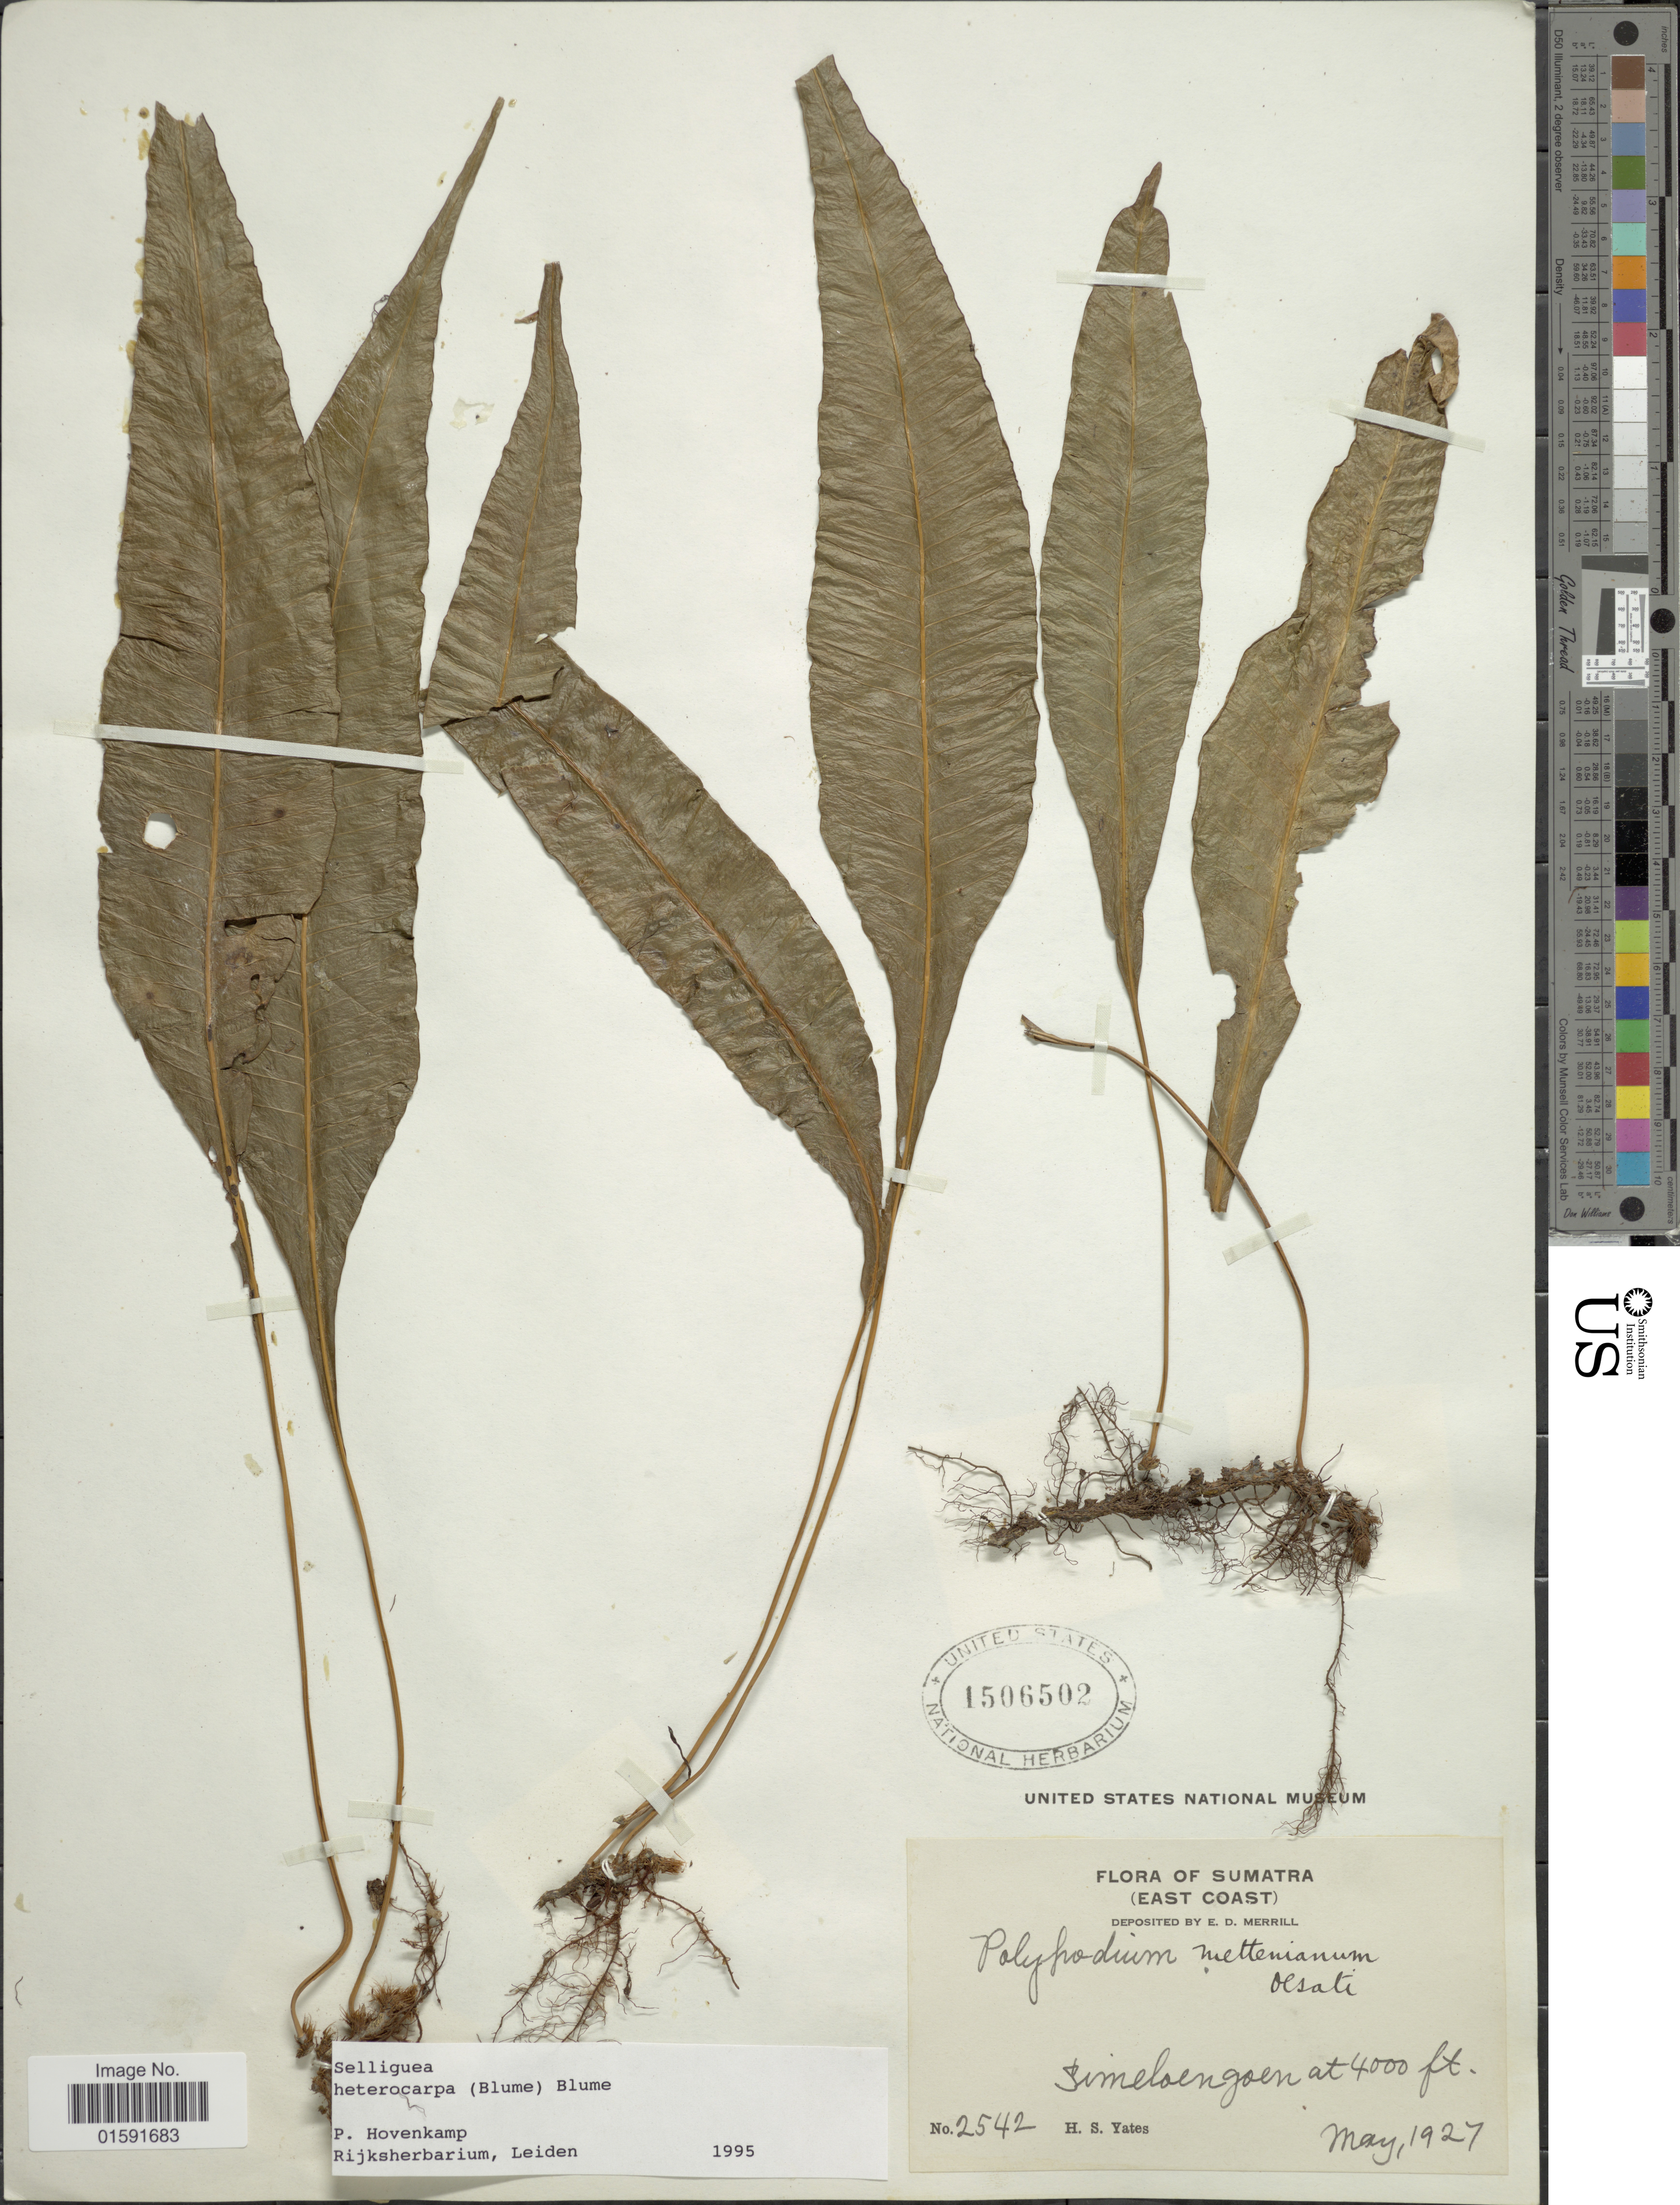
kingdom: Plantae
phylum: Tracheophyta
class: Polypodiopsida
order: Polypodiales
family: Polypodiaceae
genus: Selliguea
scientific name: Selliguea heterocarpa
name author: (Blume) Blume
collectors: H. S. Yates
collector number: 2542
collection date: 1927-05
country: Indonesia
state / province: Sumatra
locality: East Coast, Simeloengoen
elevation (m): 1219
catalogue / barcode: US 1506502